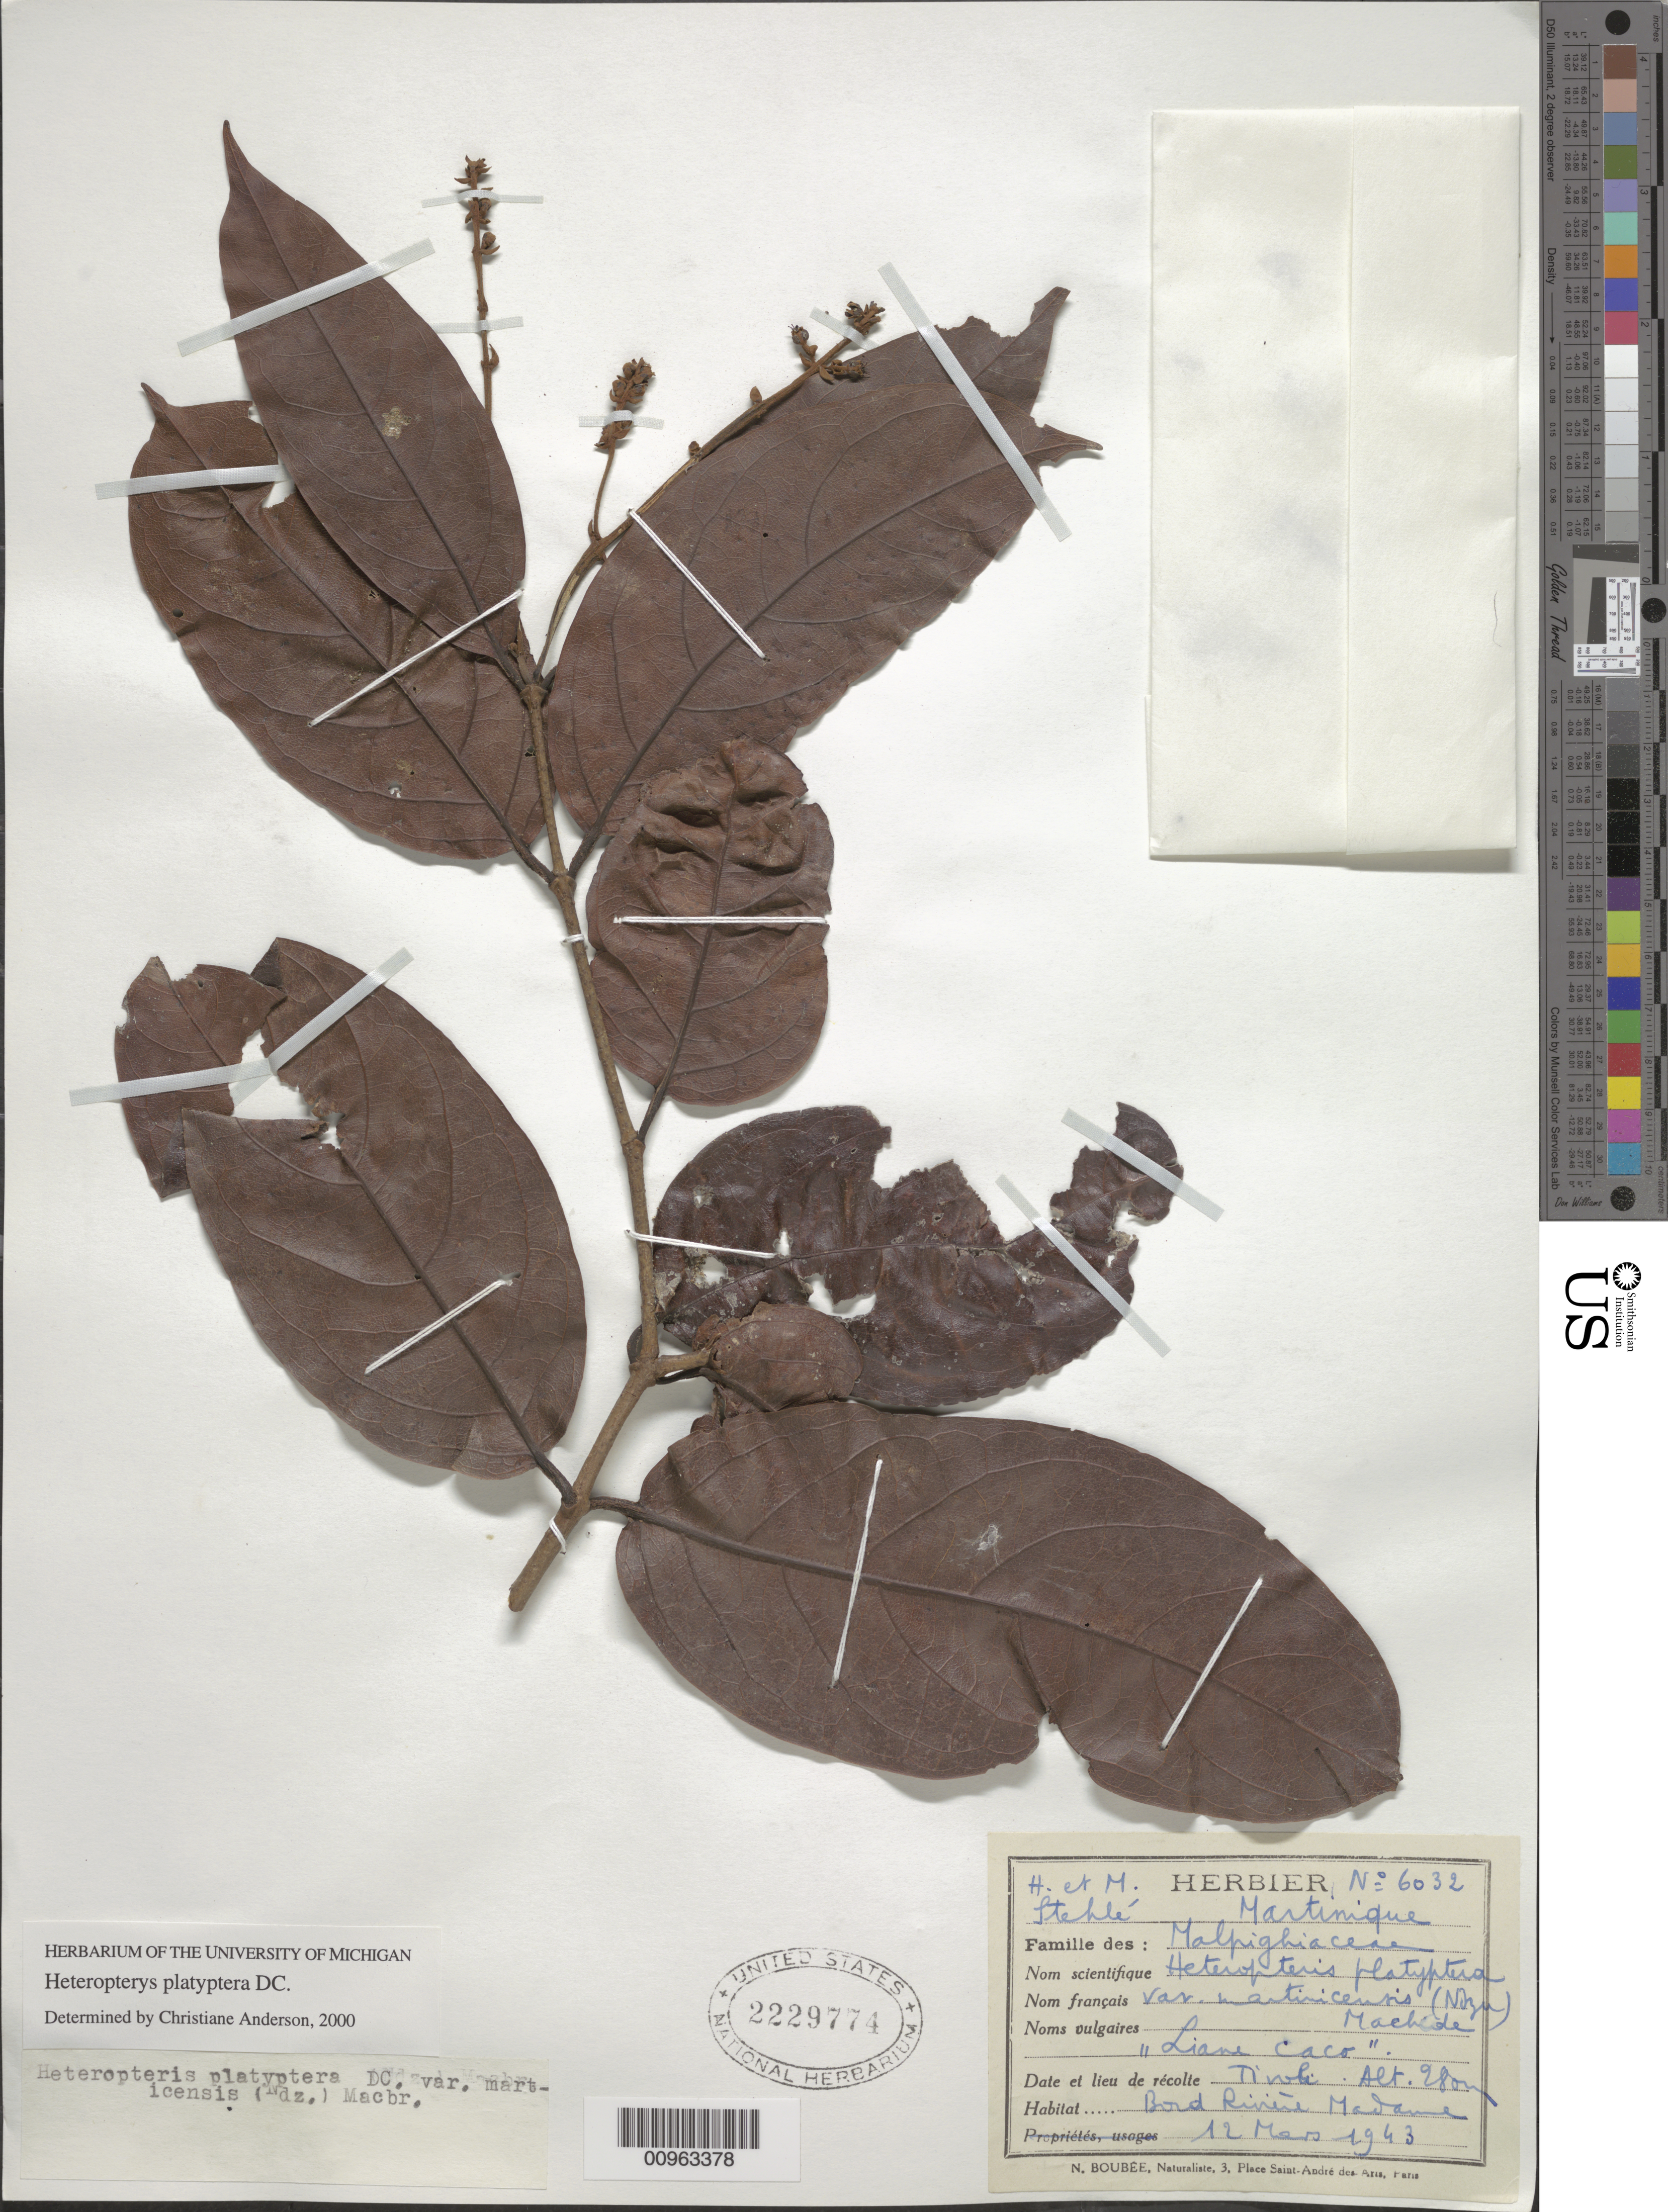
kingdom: Plantae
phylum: Tracheophyta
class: Magnoliopsida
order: Malpighiales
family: Malpighiaceae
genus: Heteropterys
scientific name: Heteropterys platyptera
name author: DC.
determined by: Anderson, C.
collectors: H. Stehlé & M. Stehlé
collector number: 6032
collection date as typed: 12 Mar 1943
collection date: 1943-03-12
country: Martinique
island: Martinique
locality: Tivoli, Rivière Madame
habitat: Bord de rivière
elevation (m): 280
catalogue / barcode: US 2229774